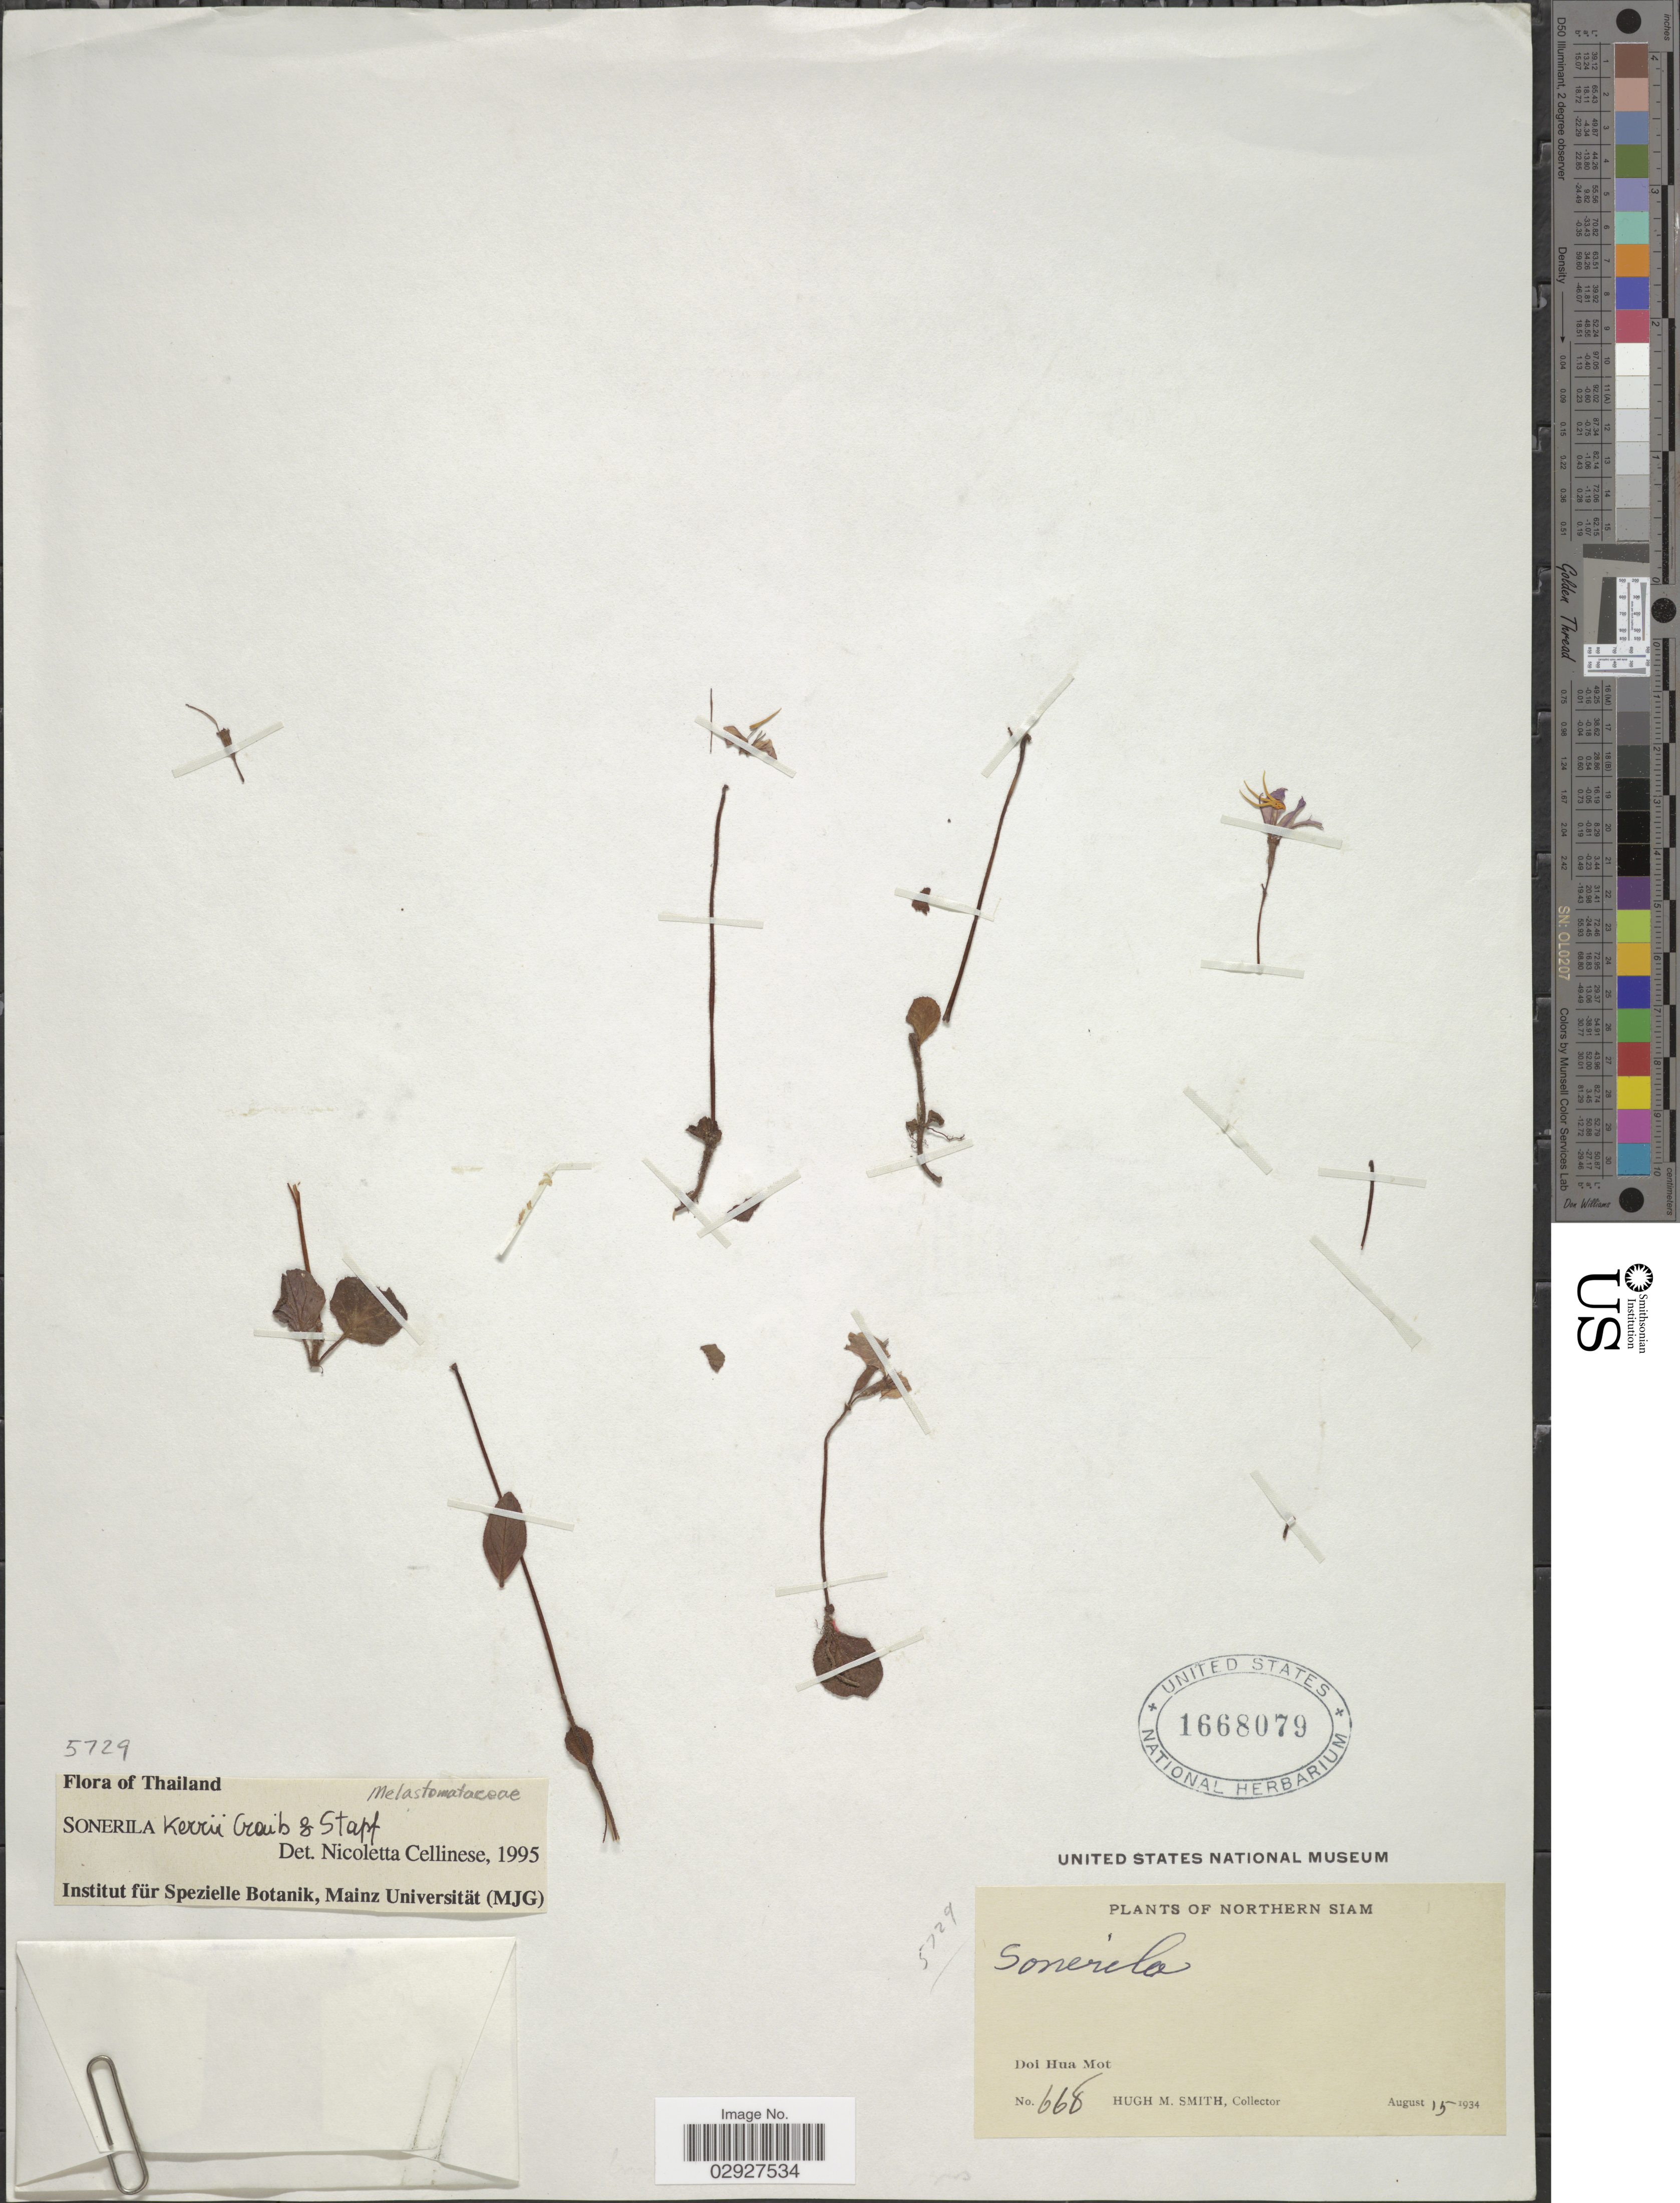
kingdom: Plantae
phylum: Tracheophyta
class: Magnoliopsida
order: Myrtales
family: Melastomataceae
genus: Sonerila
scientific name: Sonerila kerrii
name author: Craib & Stapf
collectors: H. M. Smith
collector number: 668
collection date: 1934-08-15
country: Thailand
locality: Northern Siam. Doi Hua Mot.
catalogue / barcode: US 1668079